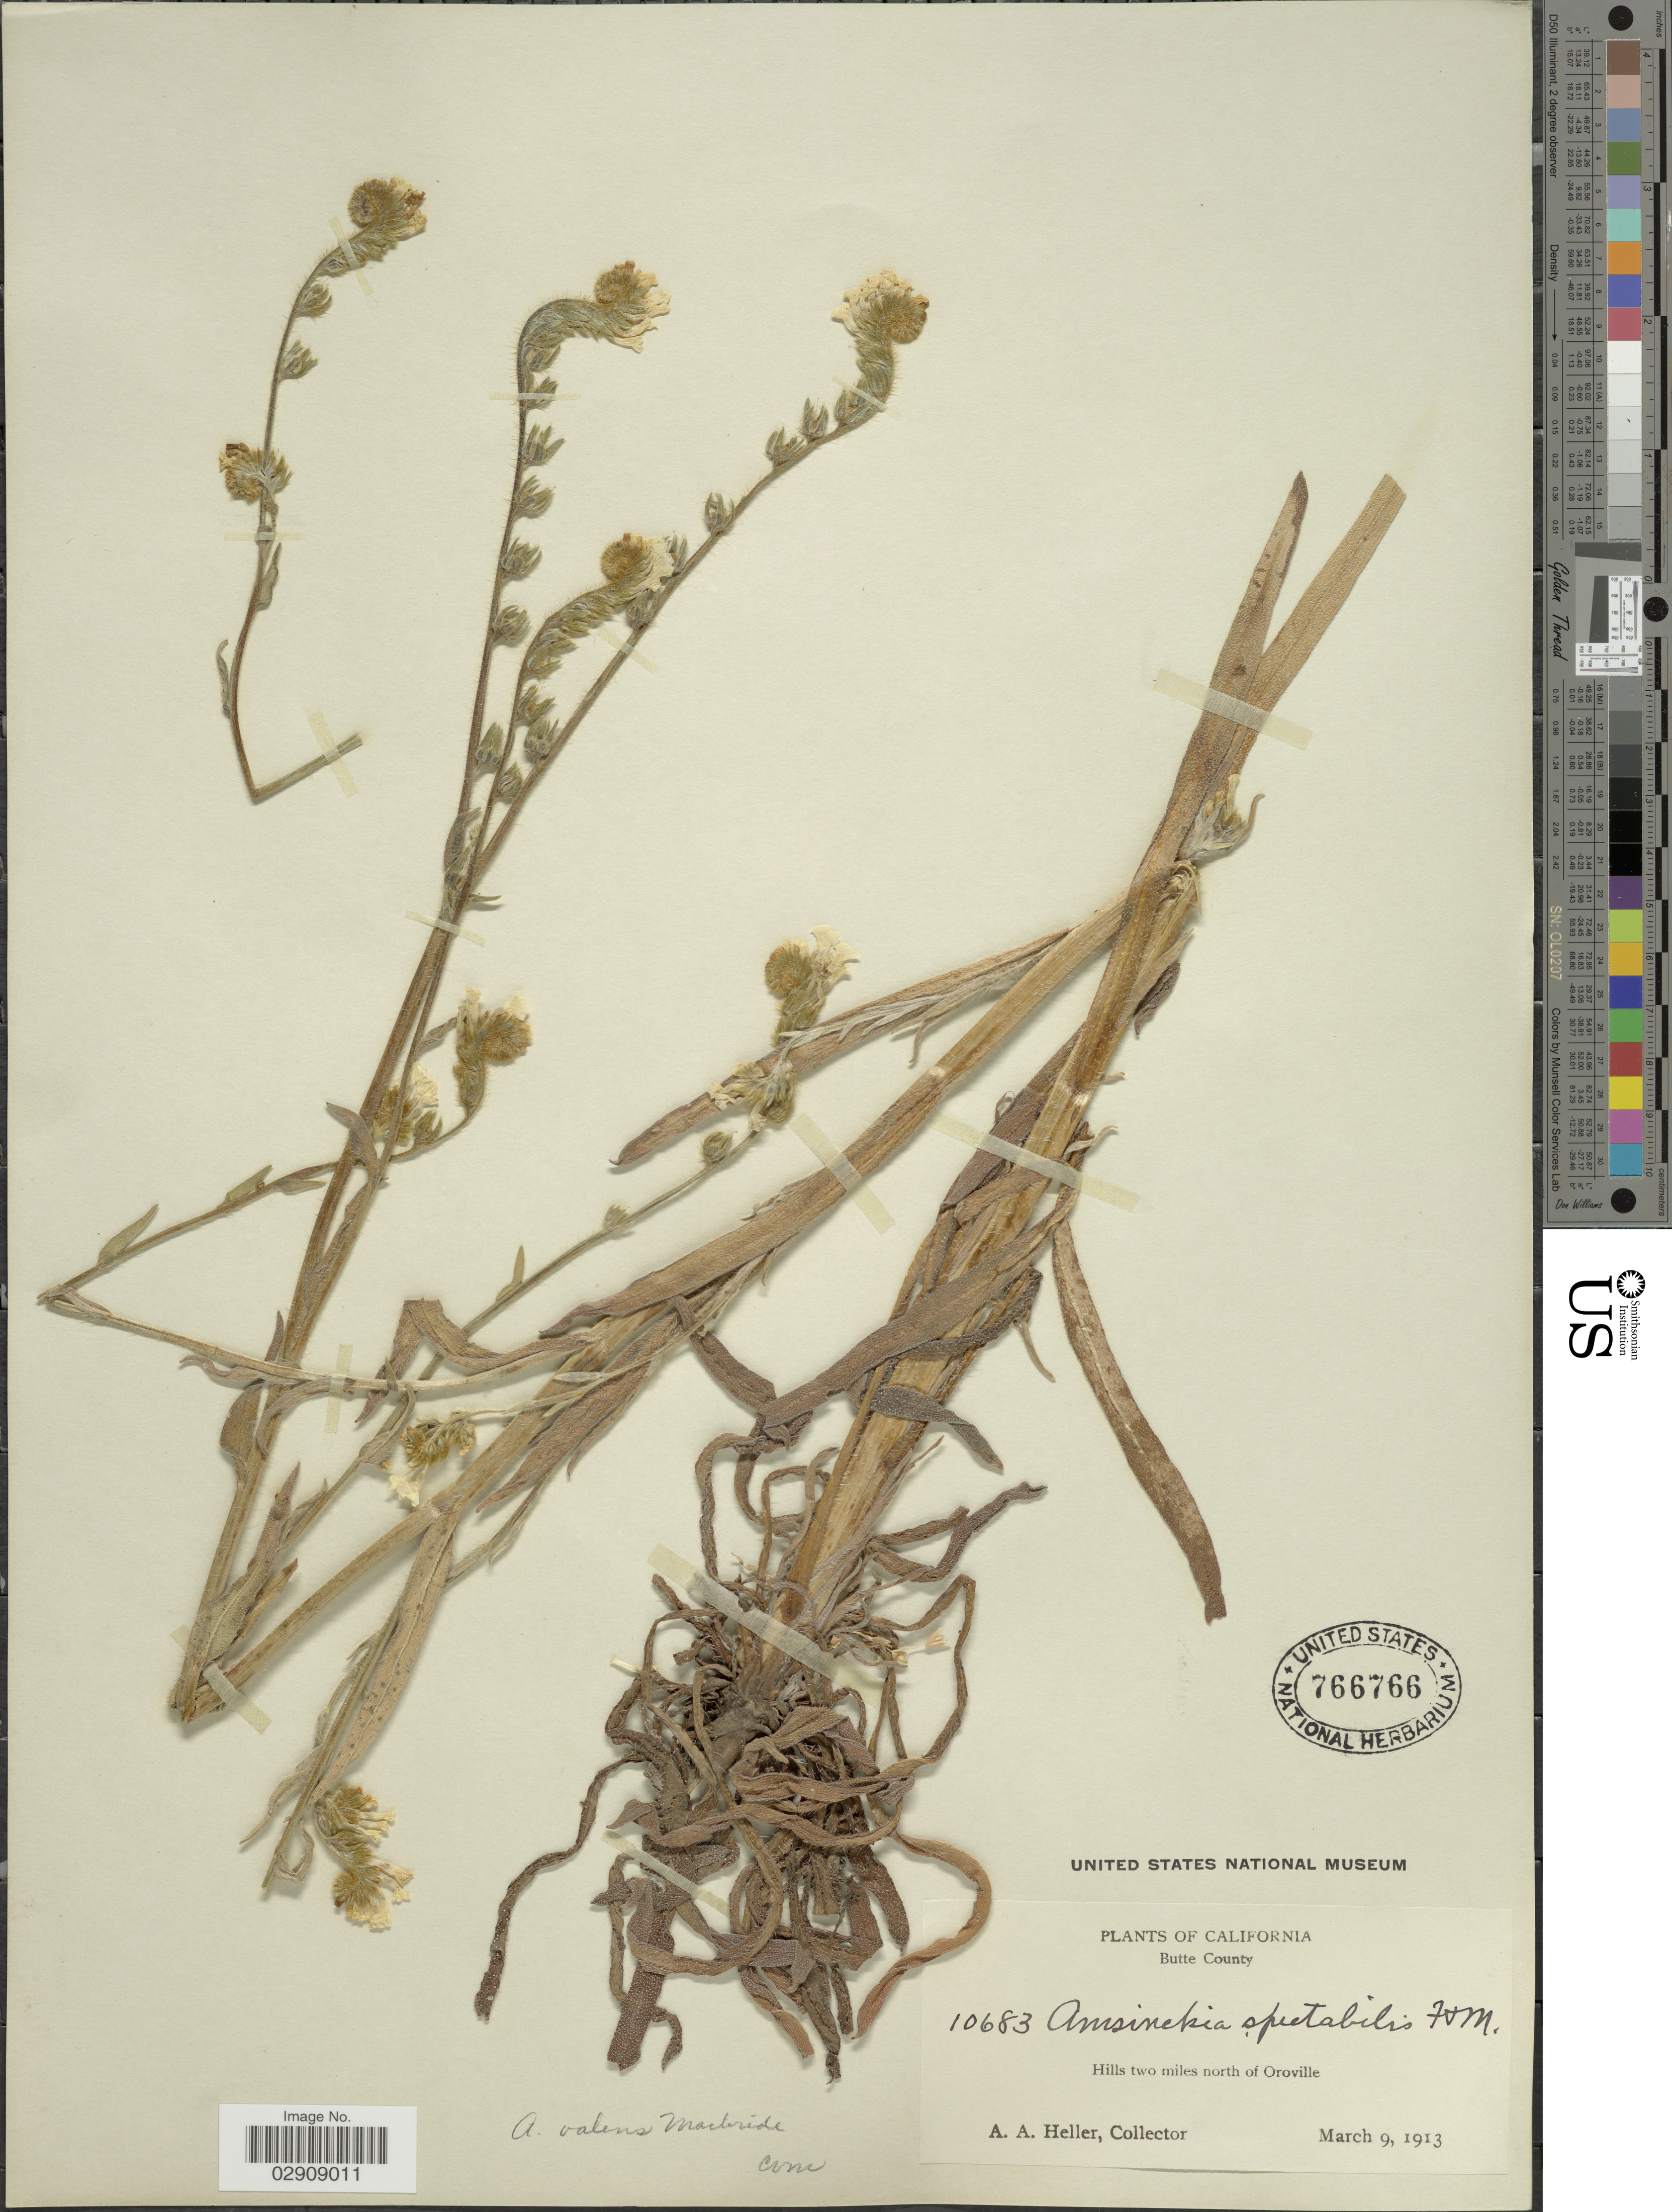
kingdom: Plantae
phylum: Tracheophyta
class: Magnoliopsida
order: Boraginales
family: Boraginaceae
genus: Amsinckia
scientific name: Amsinckia eastwoodiae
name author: J.F. Macbr.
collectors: A. A. Heller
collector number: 10683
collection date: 1913-03-09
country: United States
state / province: California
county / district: Butte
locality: Hills two miles north of Oroville. Butte County. California.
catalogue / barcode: US 766766